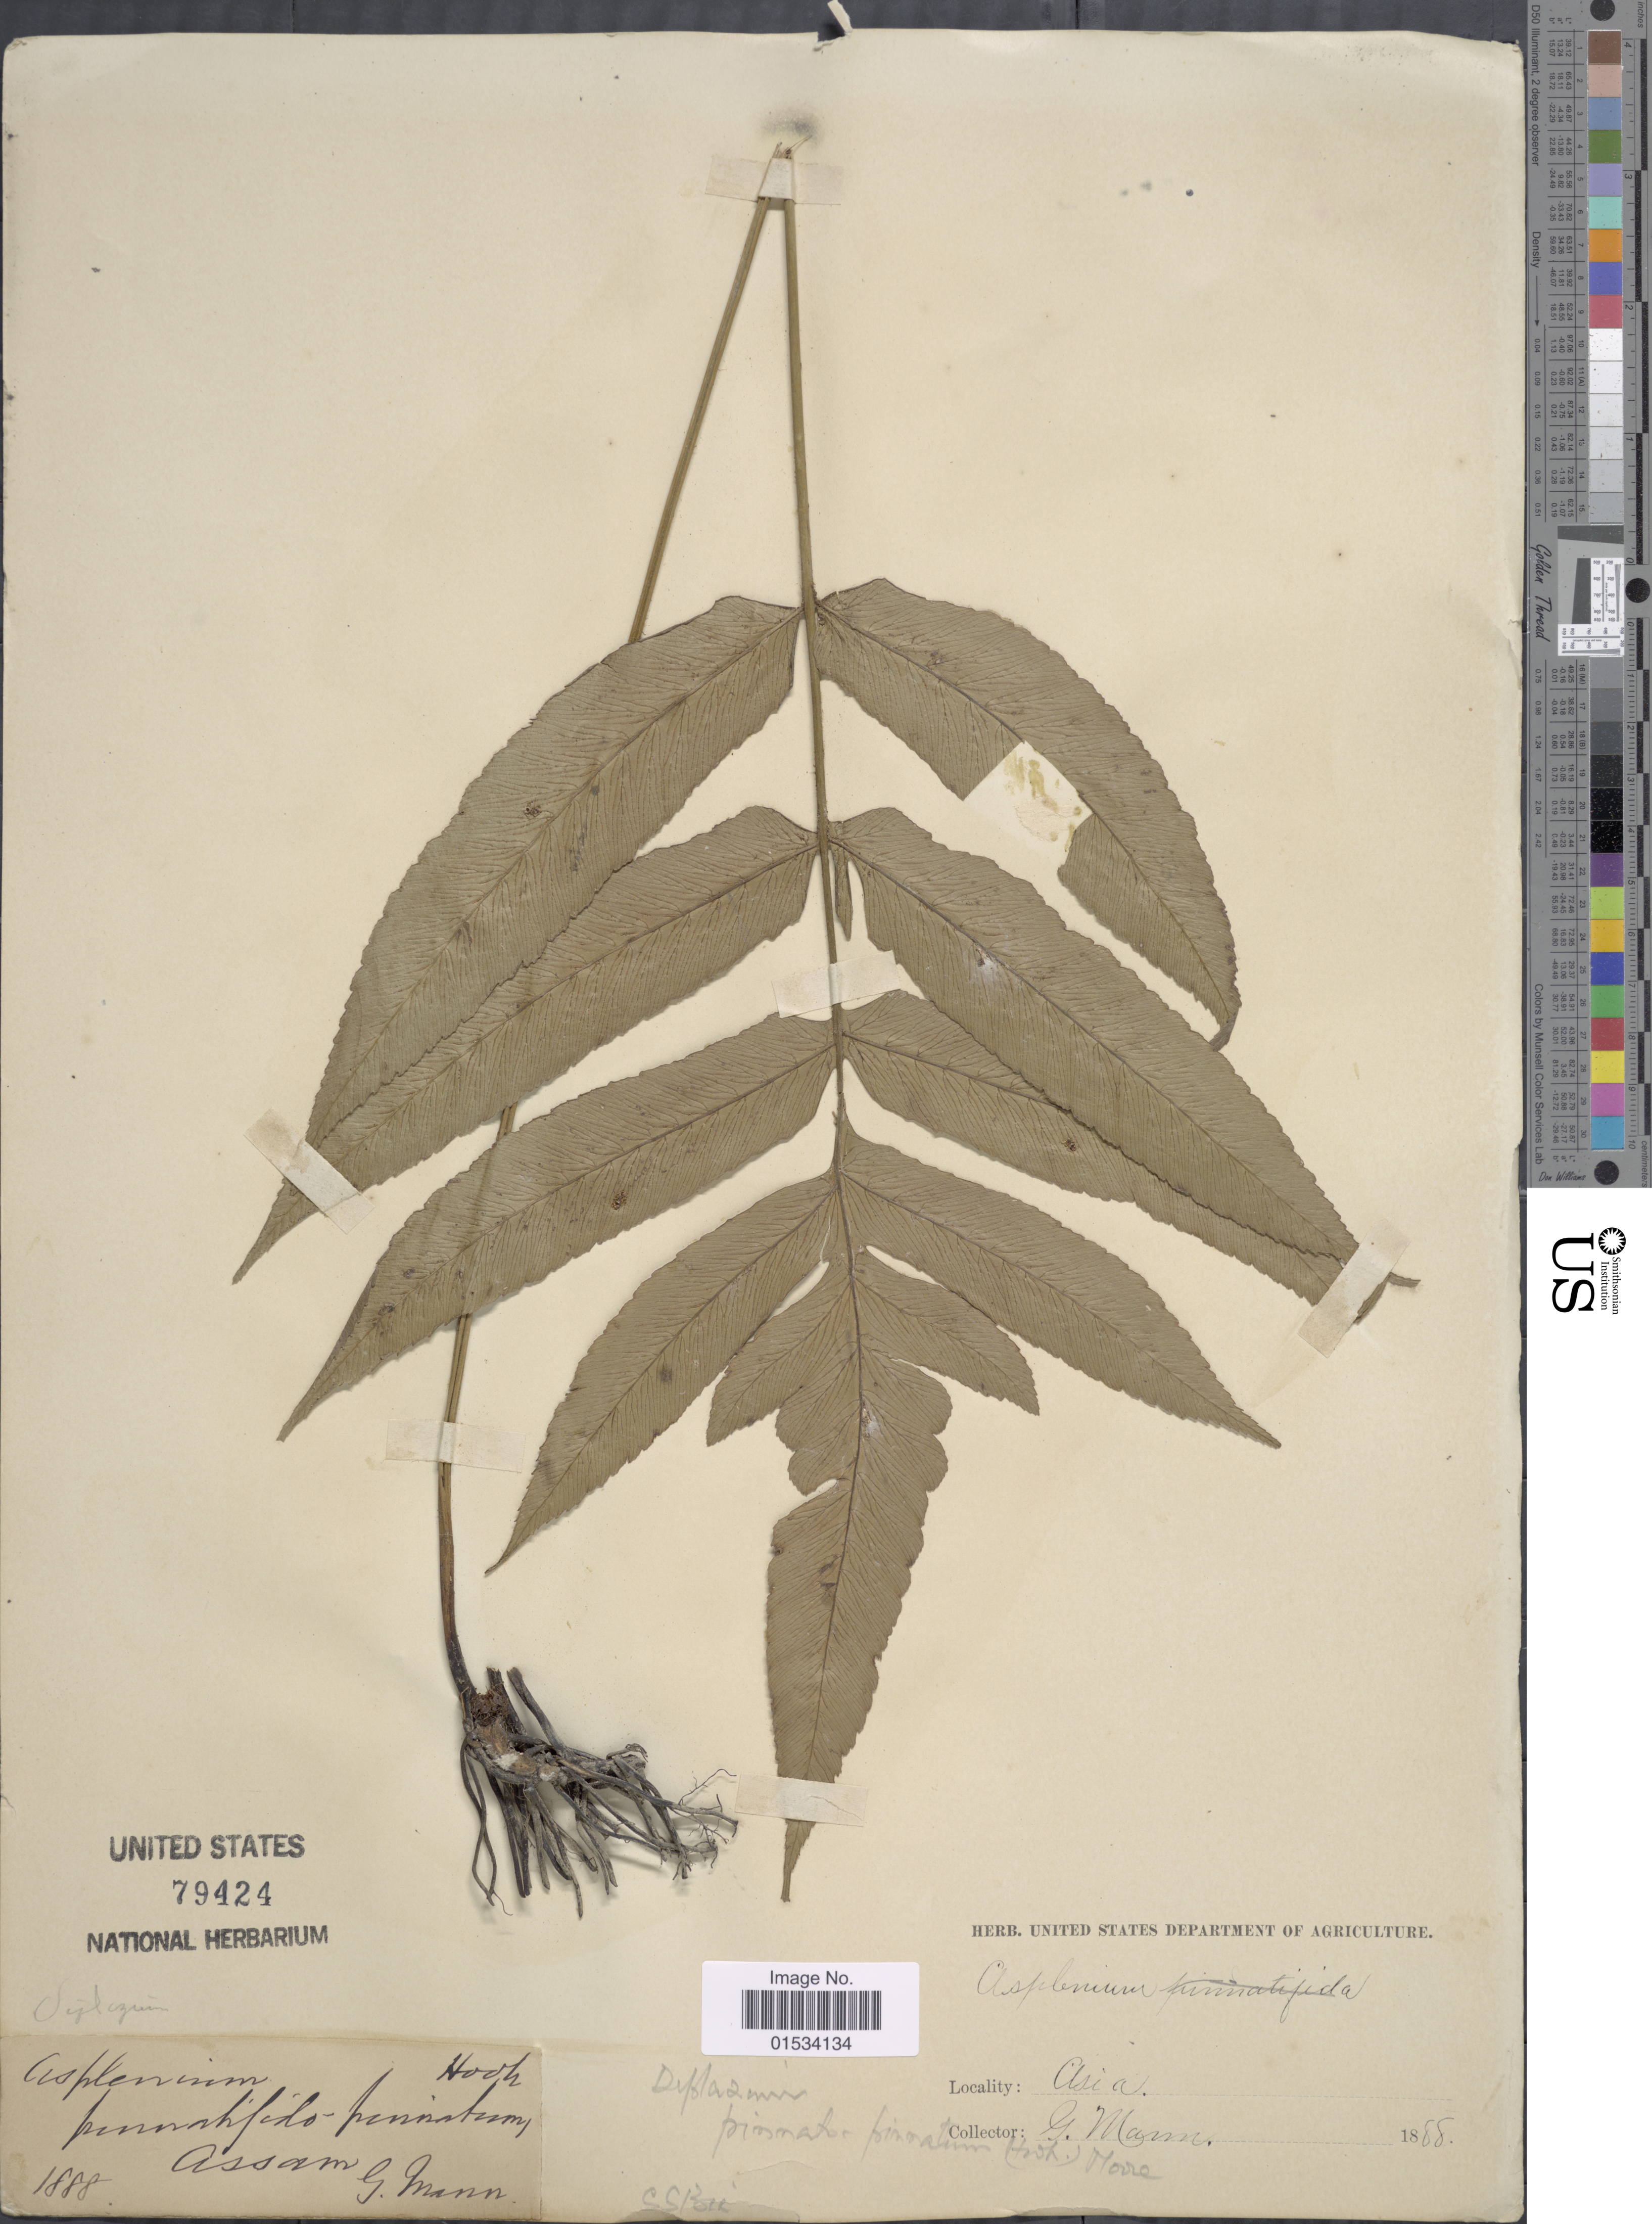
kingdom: Plantae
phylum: Tracheophyta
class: Polypodiopsida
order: Polypodiales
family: Athyriaceae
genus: Diplazium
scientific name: Diplazium pinnatifidopinnatum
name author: (Hook.) T. Moore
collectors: G. Mann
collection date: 1888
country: India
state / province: Assam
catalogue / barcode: US 79424